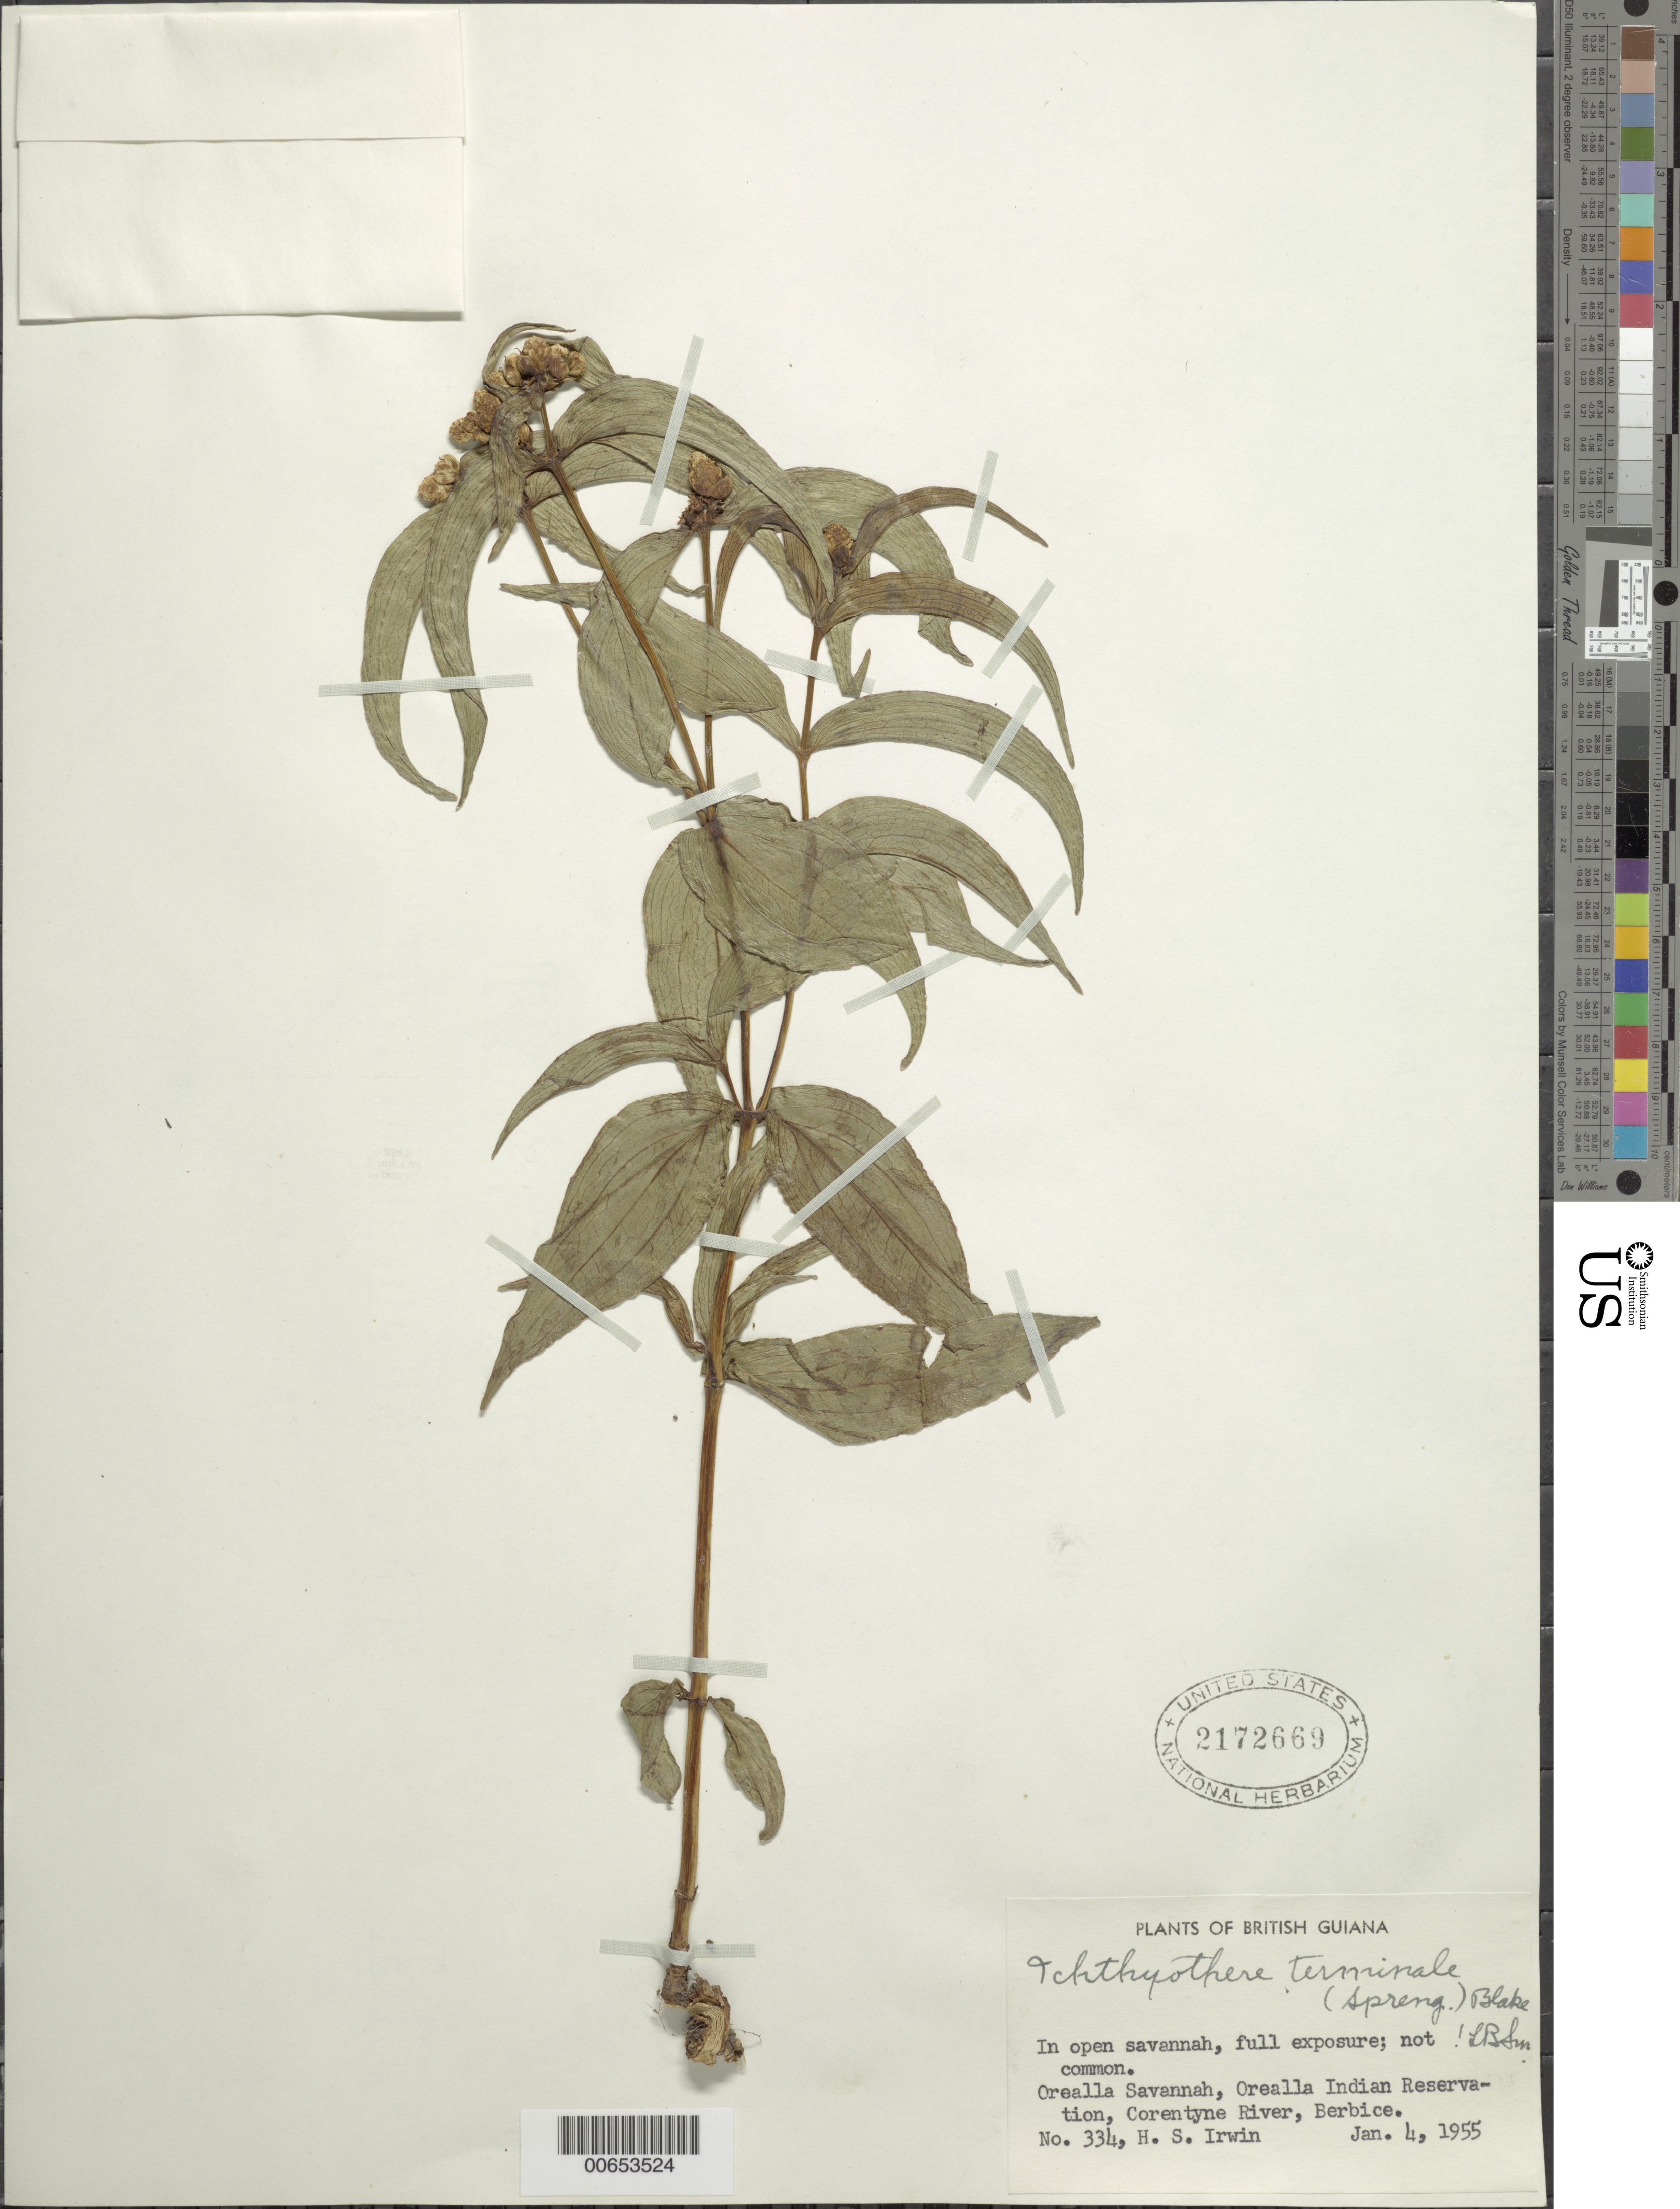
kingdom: Plantae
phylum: Tracheophyta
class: Magnoliopsida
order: Asterales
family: Asteraceae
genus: Ichthyothere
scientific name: Ichthyothere terminalis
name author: (Spreng.) S.F. Blake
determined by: Smith, Lyman B., (US), NMNH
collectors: H. Irwin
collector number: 334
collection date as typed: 4-Jan-55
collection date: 1955-01-04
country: Guyana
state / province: E. Berbice-Corentyne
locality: Orealla Savanna, Orealla Indian Reservation, Corentyne River, Berbice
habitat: Open savanna, full exposure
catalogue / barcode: US 2172669